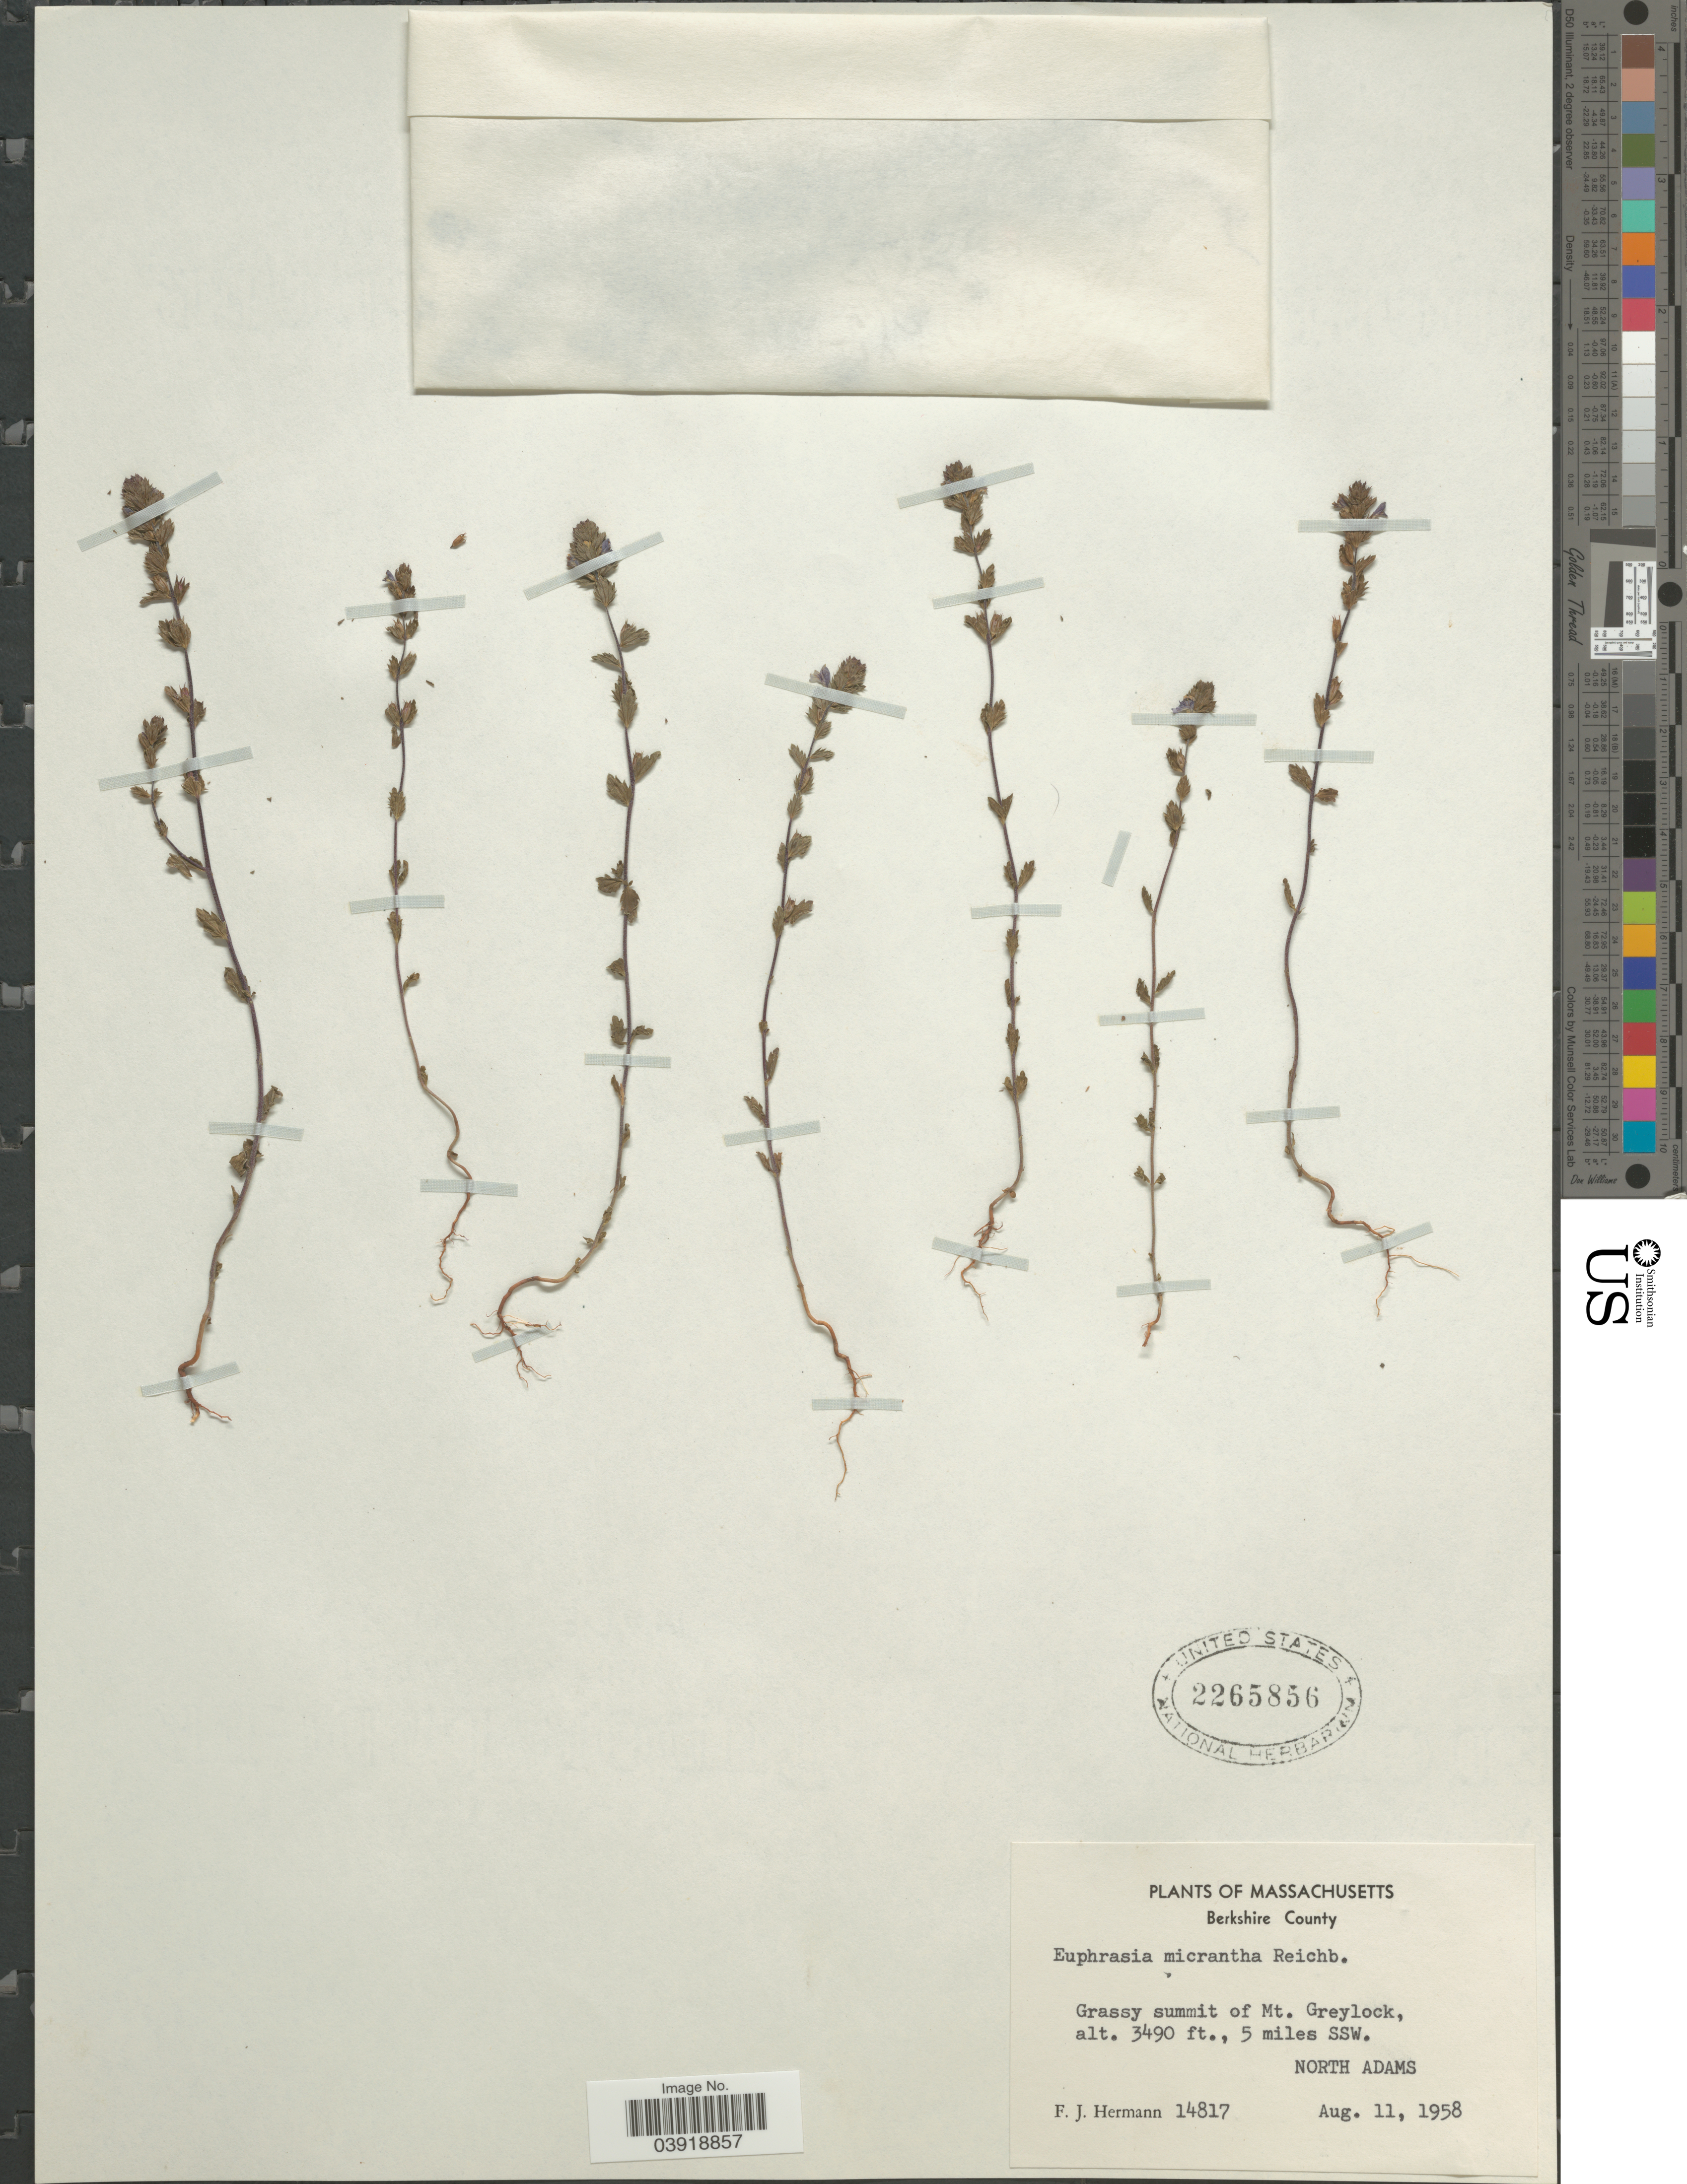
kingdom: Plantae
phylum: Tracheophyta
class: Magnoliopsida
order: Lamiales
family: Orobanchaceae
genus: Euphrasia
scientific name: Euphrasia micrantha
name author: Rchb. f.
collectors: F. J. Hermann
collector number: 14817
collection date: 1958-08-11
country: United States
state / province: Massachusetts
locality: Berkshire County. Grassy summit of Mt. Greylock, 5 miles SSW. North Adams.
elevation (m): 1064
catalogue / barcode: US 2265856